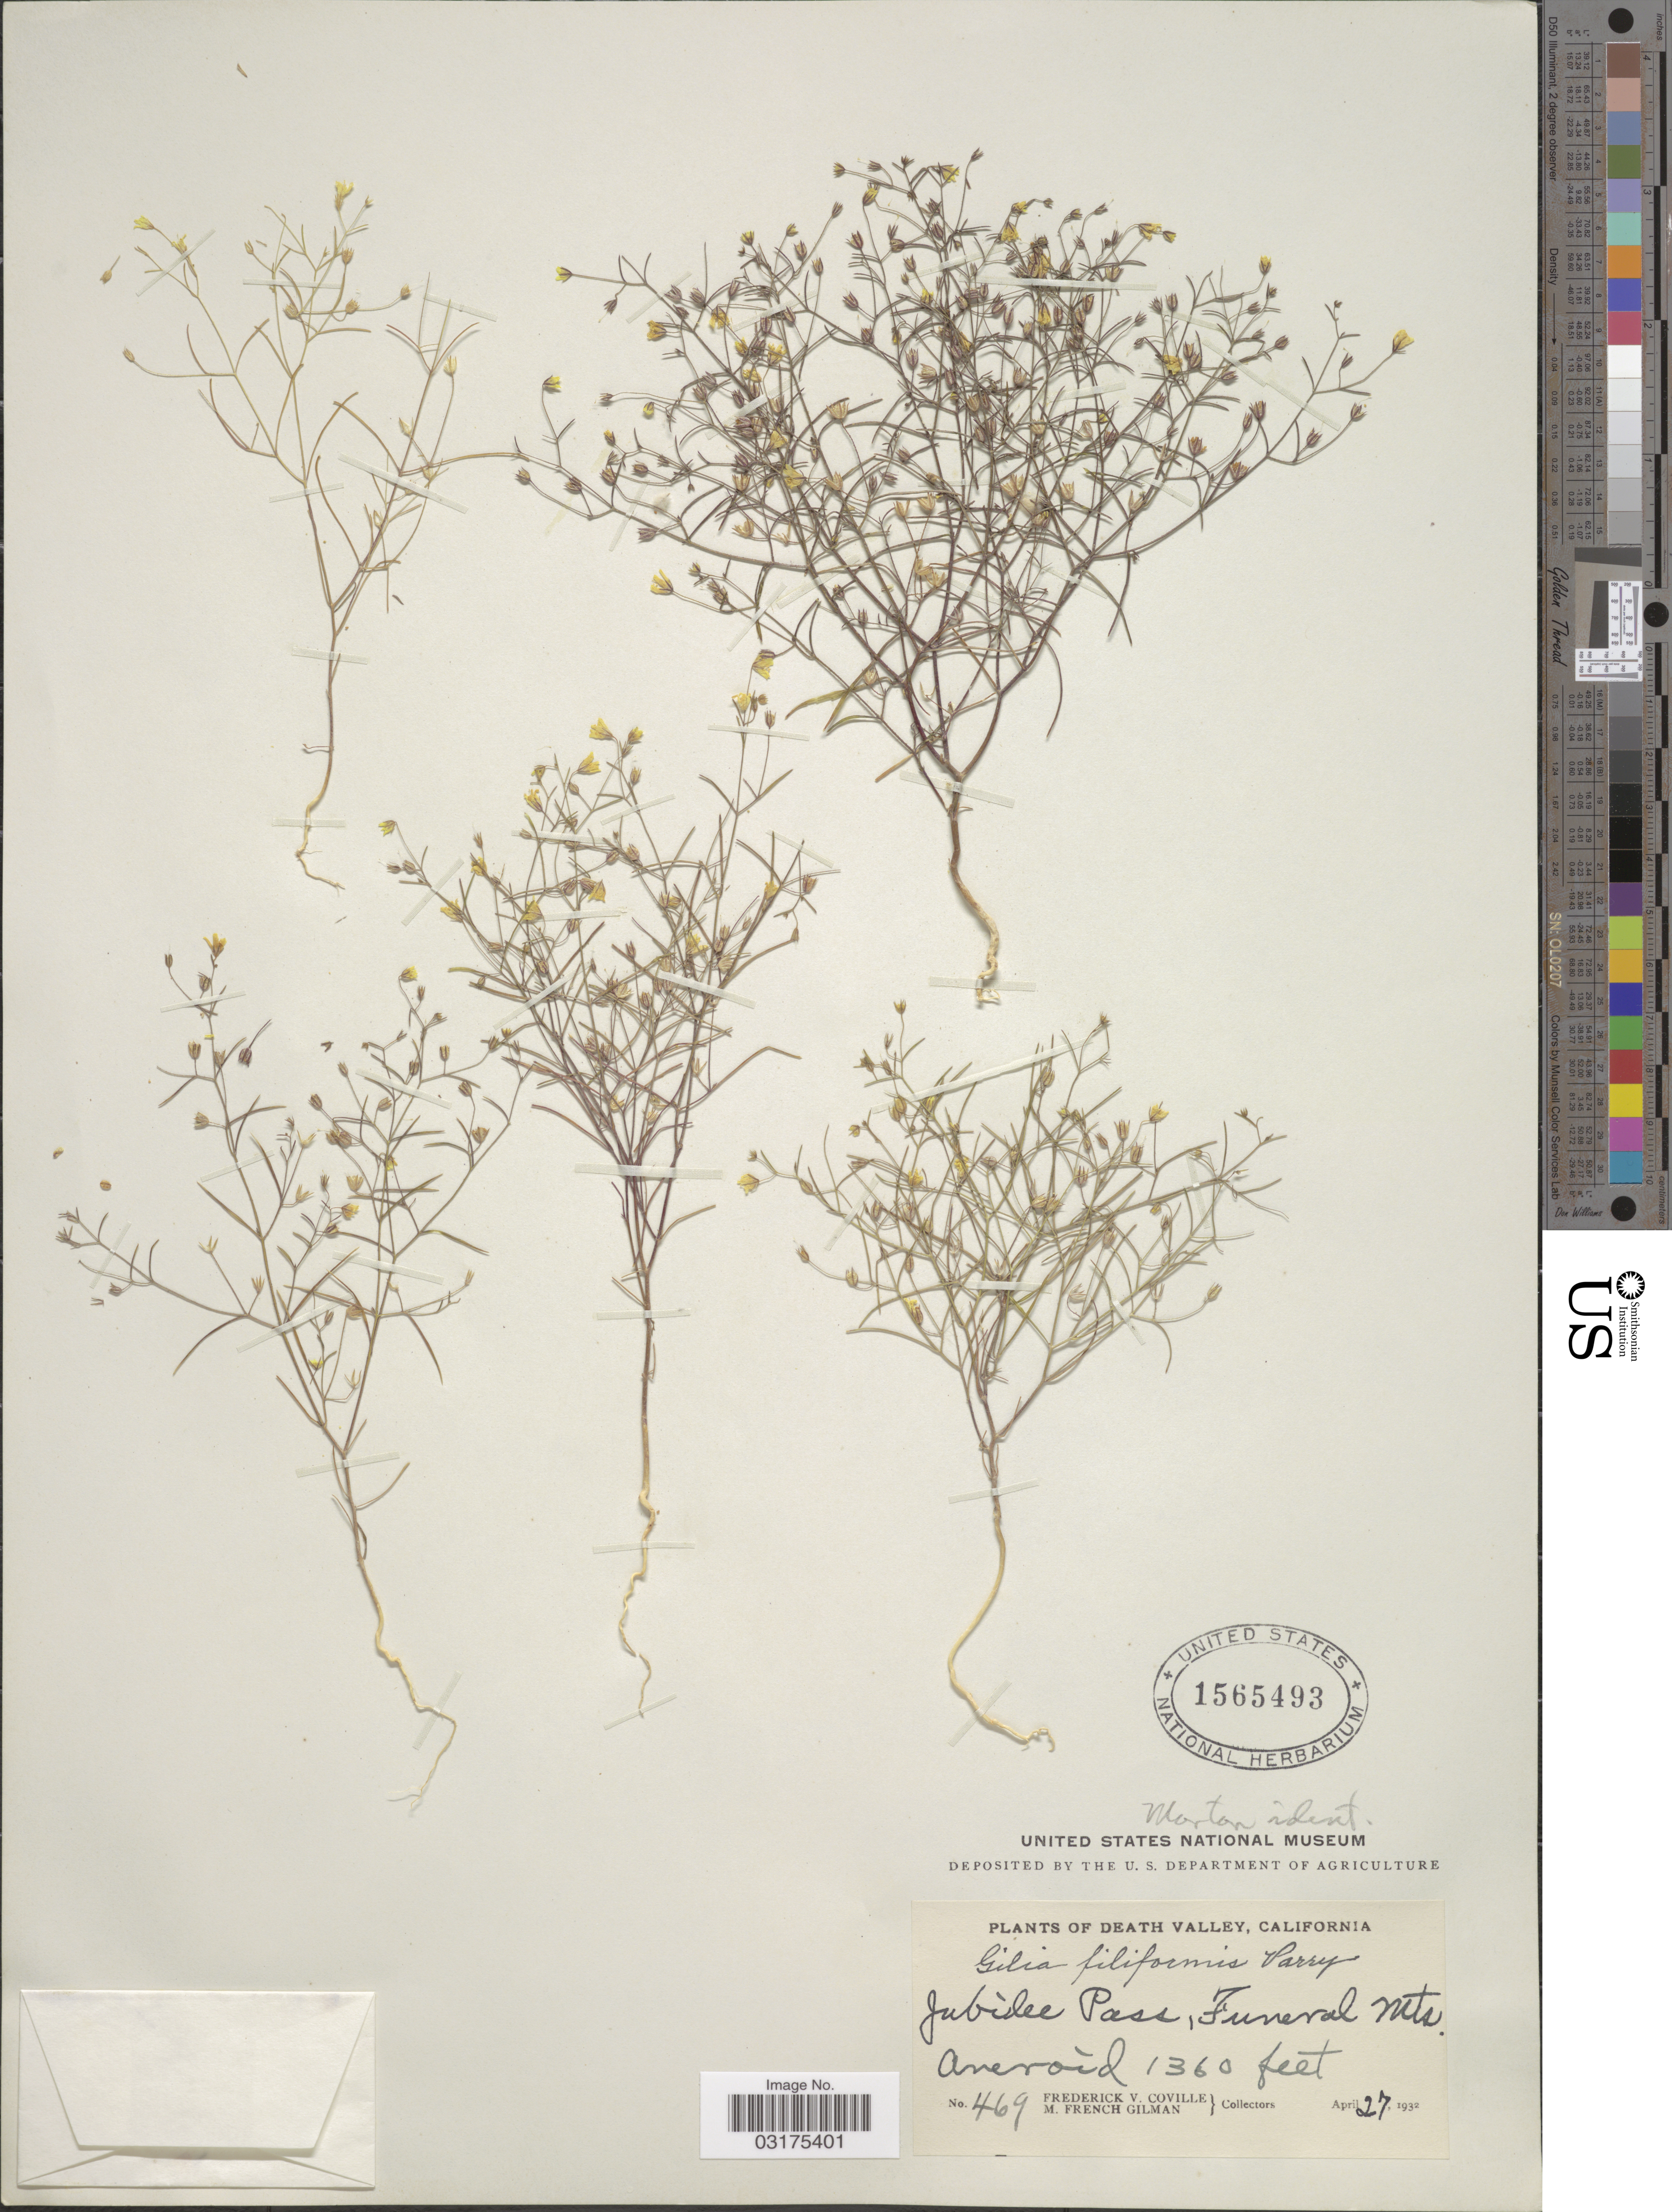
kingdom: Plantae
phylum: Tracheophyta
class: Magnoliopsida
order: Ericales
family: Polemoniaceae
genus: Linanthus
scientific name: Linanthus filiformis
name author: (Parry ex A. Gray) J.M. Porter & L.A. Johnson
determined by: Strong, Mark T., (BOT), Smithsonian Institution - National Museum of Natural History (UNITED STATES)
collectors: F. V. Coville & M. F. Gilman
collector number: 469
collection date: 1932-04-27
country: United States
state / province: California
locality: Death Valley, Jubilee Pass, Funeral Mts., Aneroid.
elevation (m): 415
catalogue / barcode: US 1565493